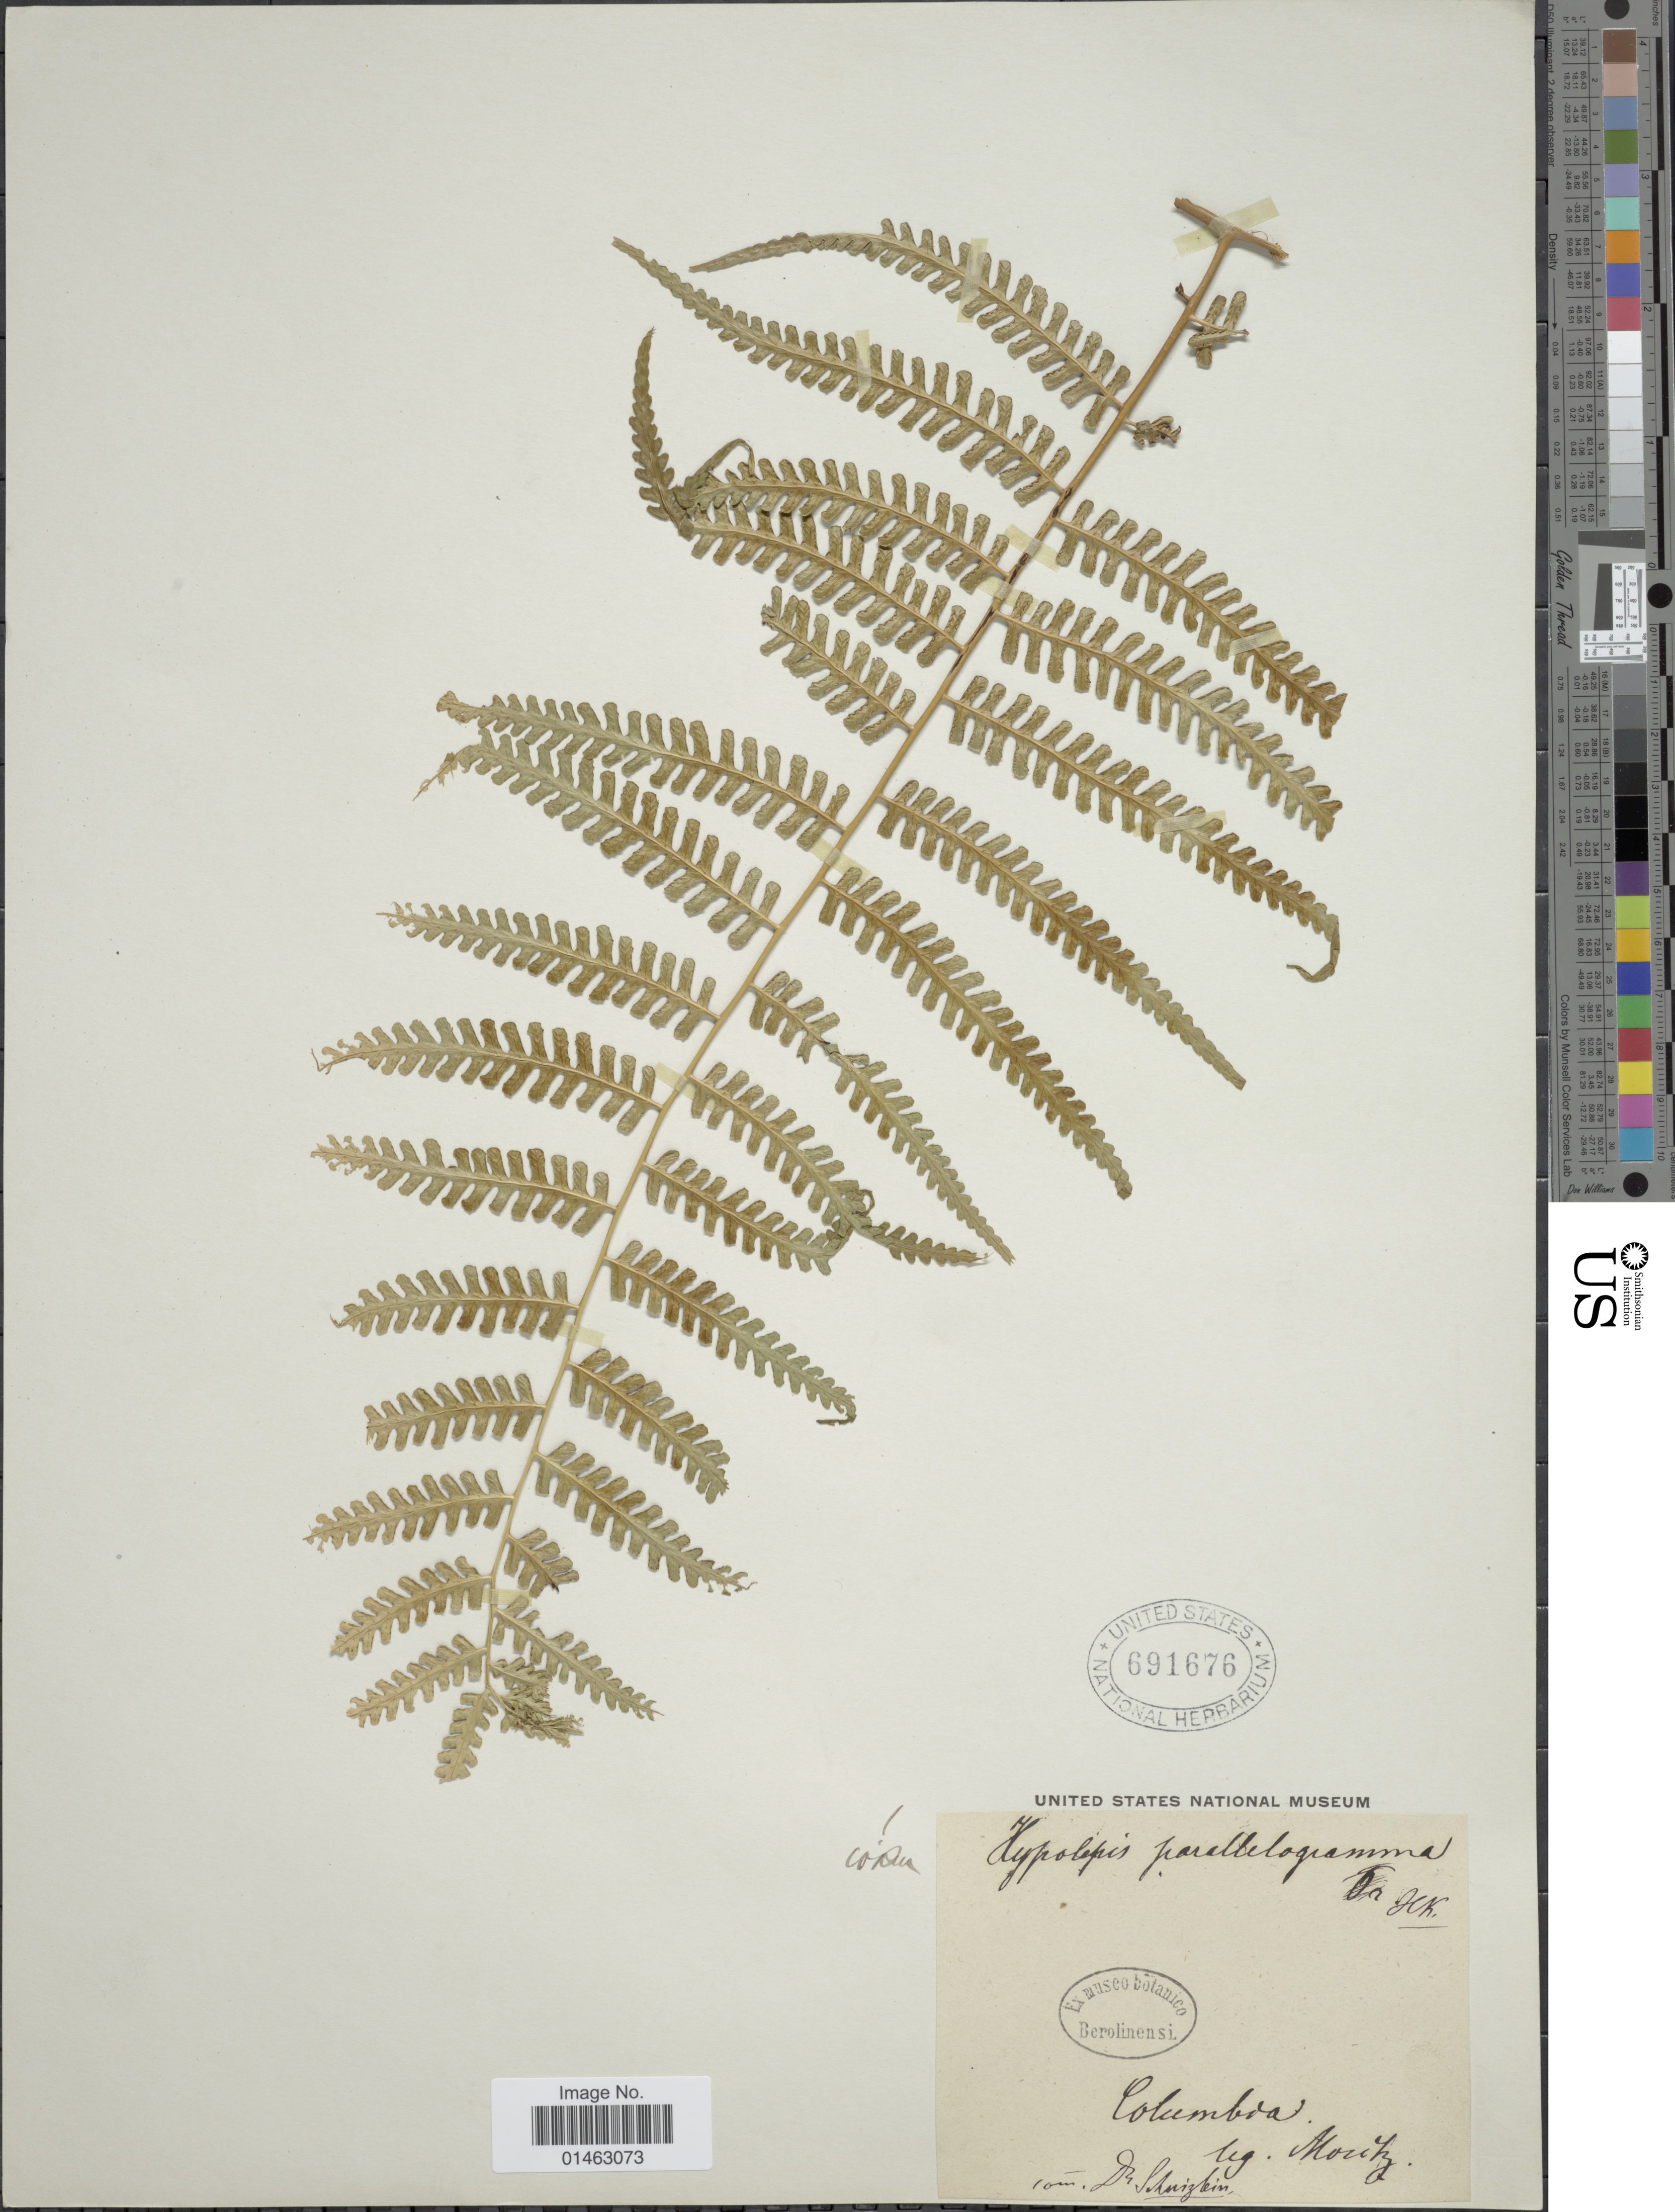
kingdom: Plantae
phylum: Tracheophyta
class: Polypodiopsida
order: Polypodiales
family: Dennstaedtiaceae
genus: Hypolepis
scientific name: Hypolepis parallelogramma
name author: (Kunze) C. Presl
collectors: Moritz, --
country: Colombia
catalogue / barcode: US 691676